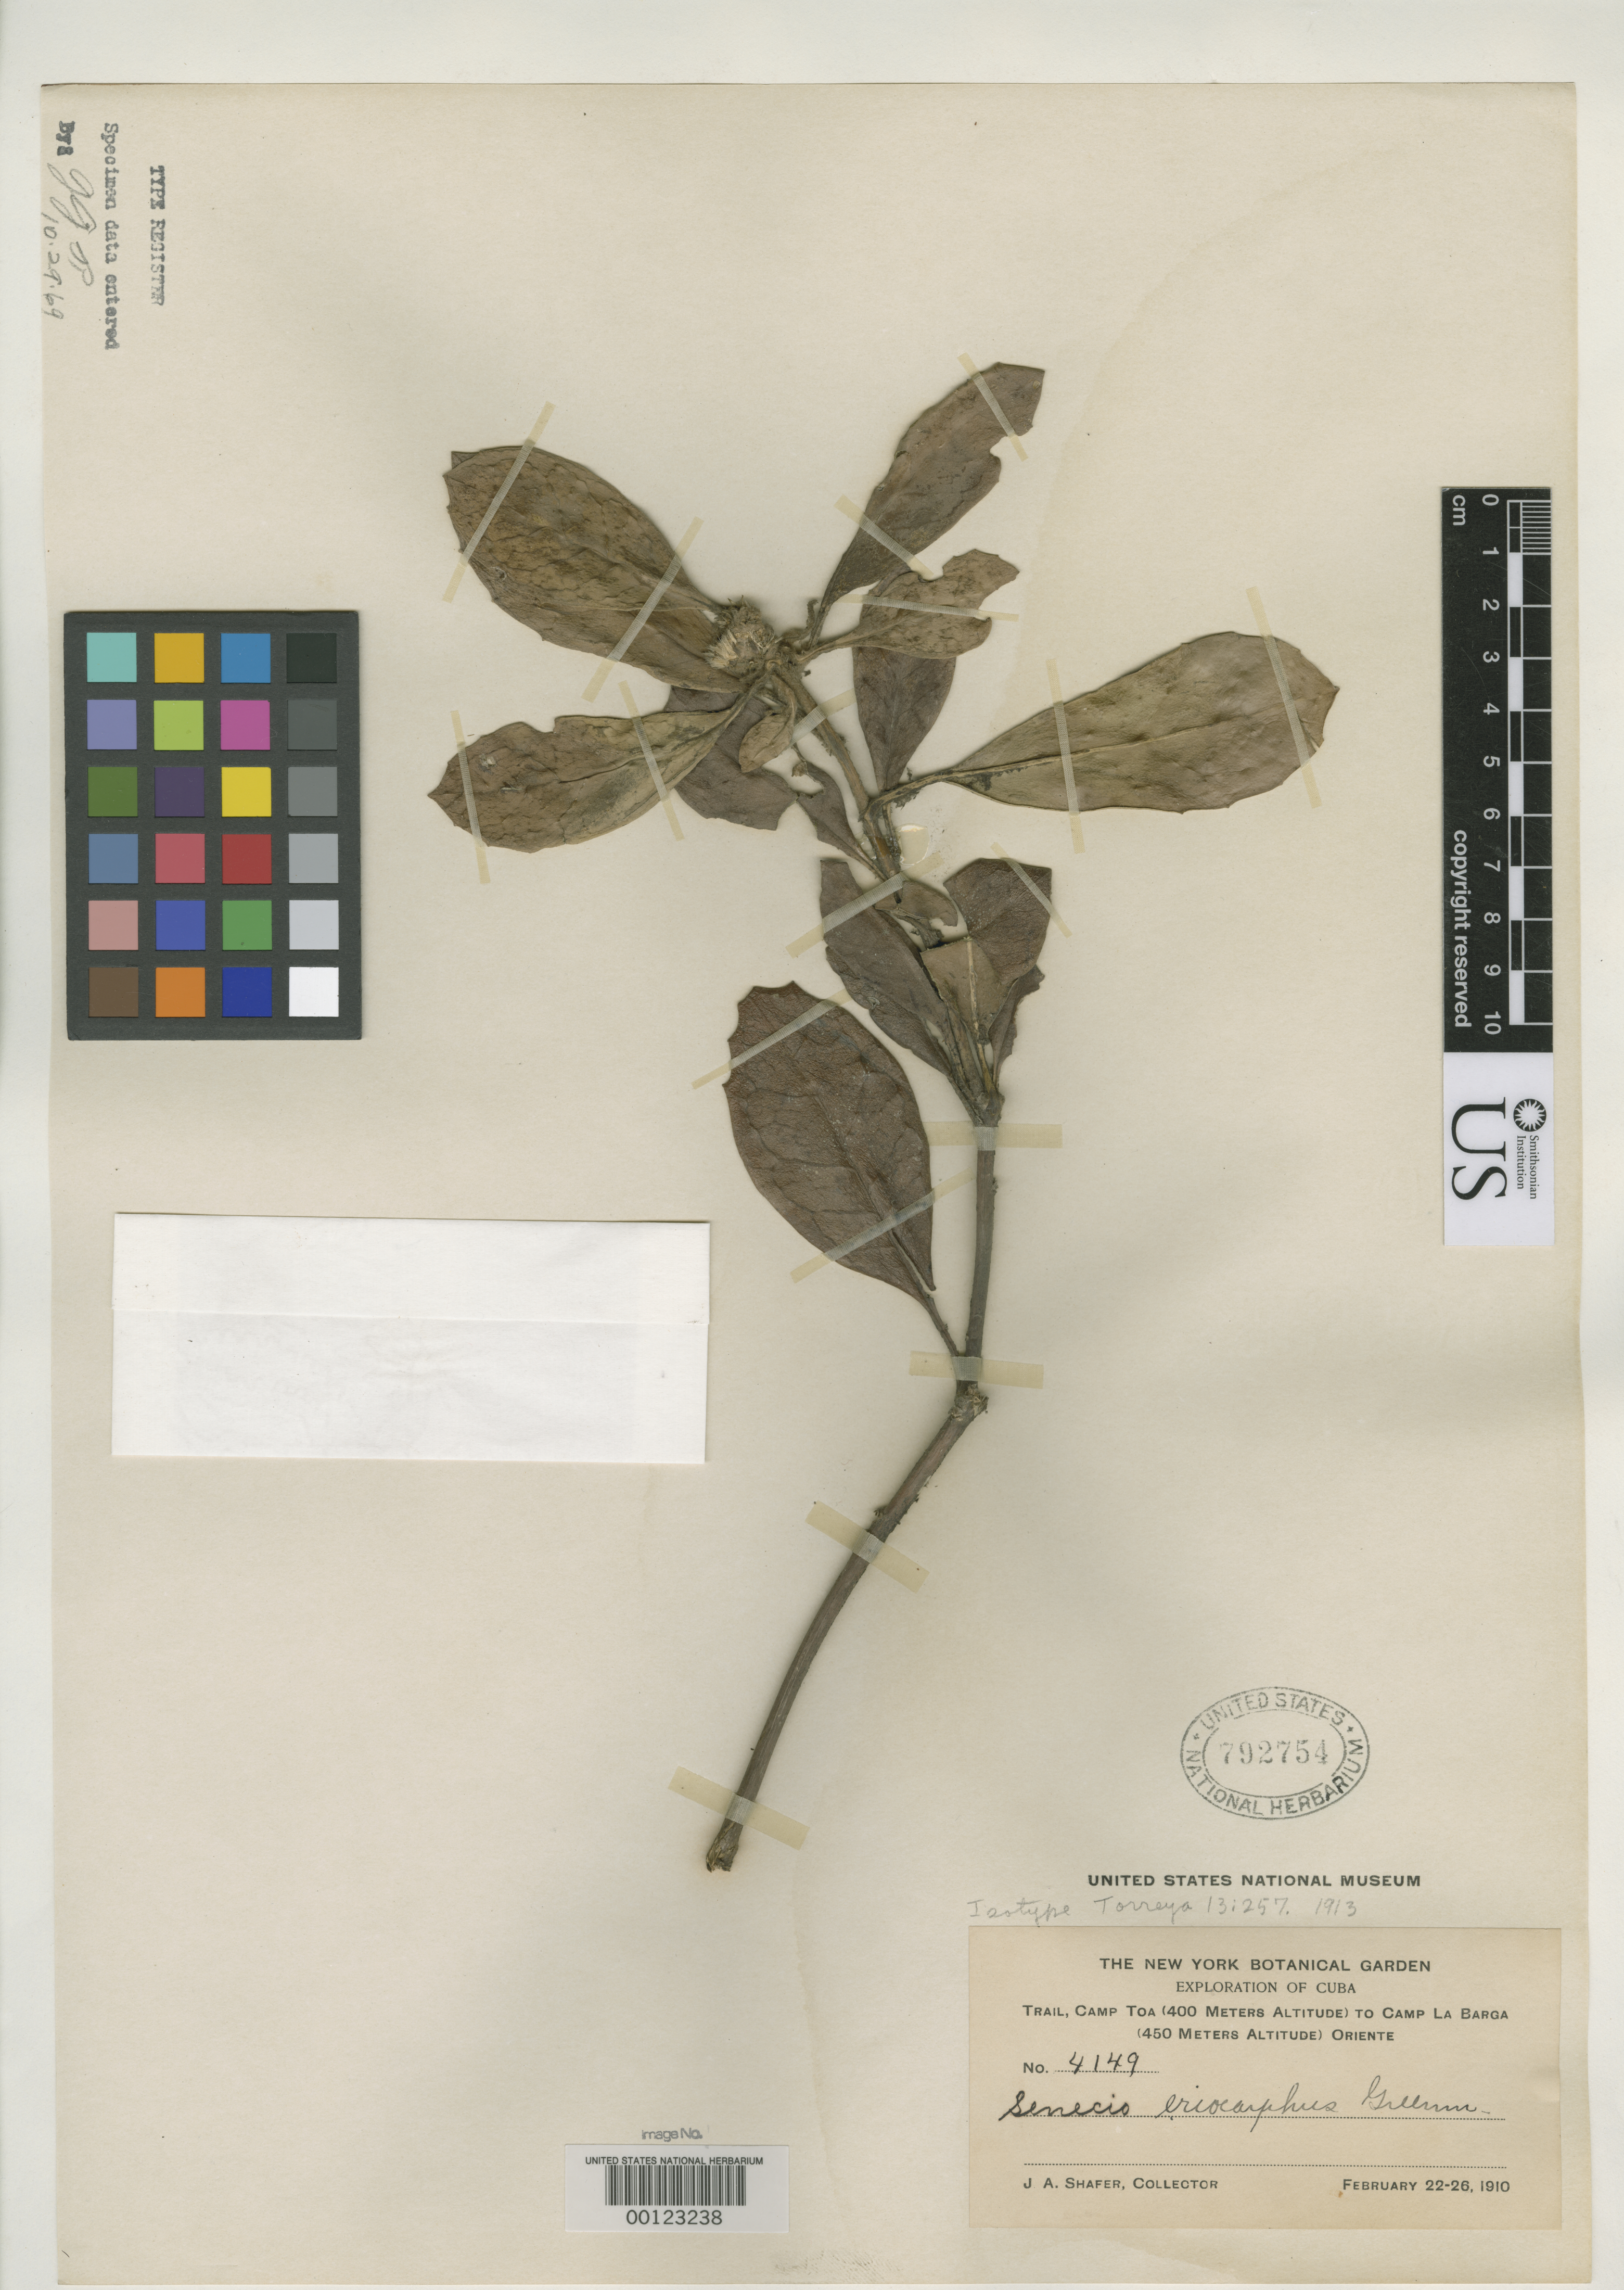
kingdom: Plantae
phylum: Tracheophyta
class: Magnoliopsida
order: Asterales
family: Asteraceae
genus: Senecio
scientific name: Senecio eriocarphus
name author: Greenm.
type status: Isotype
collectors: J. A. Shafer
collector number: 4194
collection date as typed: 22 Feb 1910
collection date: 1910-02-22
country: Cuba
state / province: Oriente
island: Greater Antilles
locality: Between Camp Toa and Camp La Barga.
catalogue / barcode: US 792754